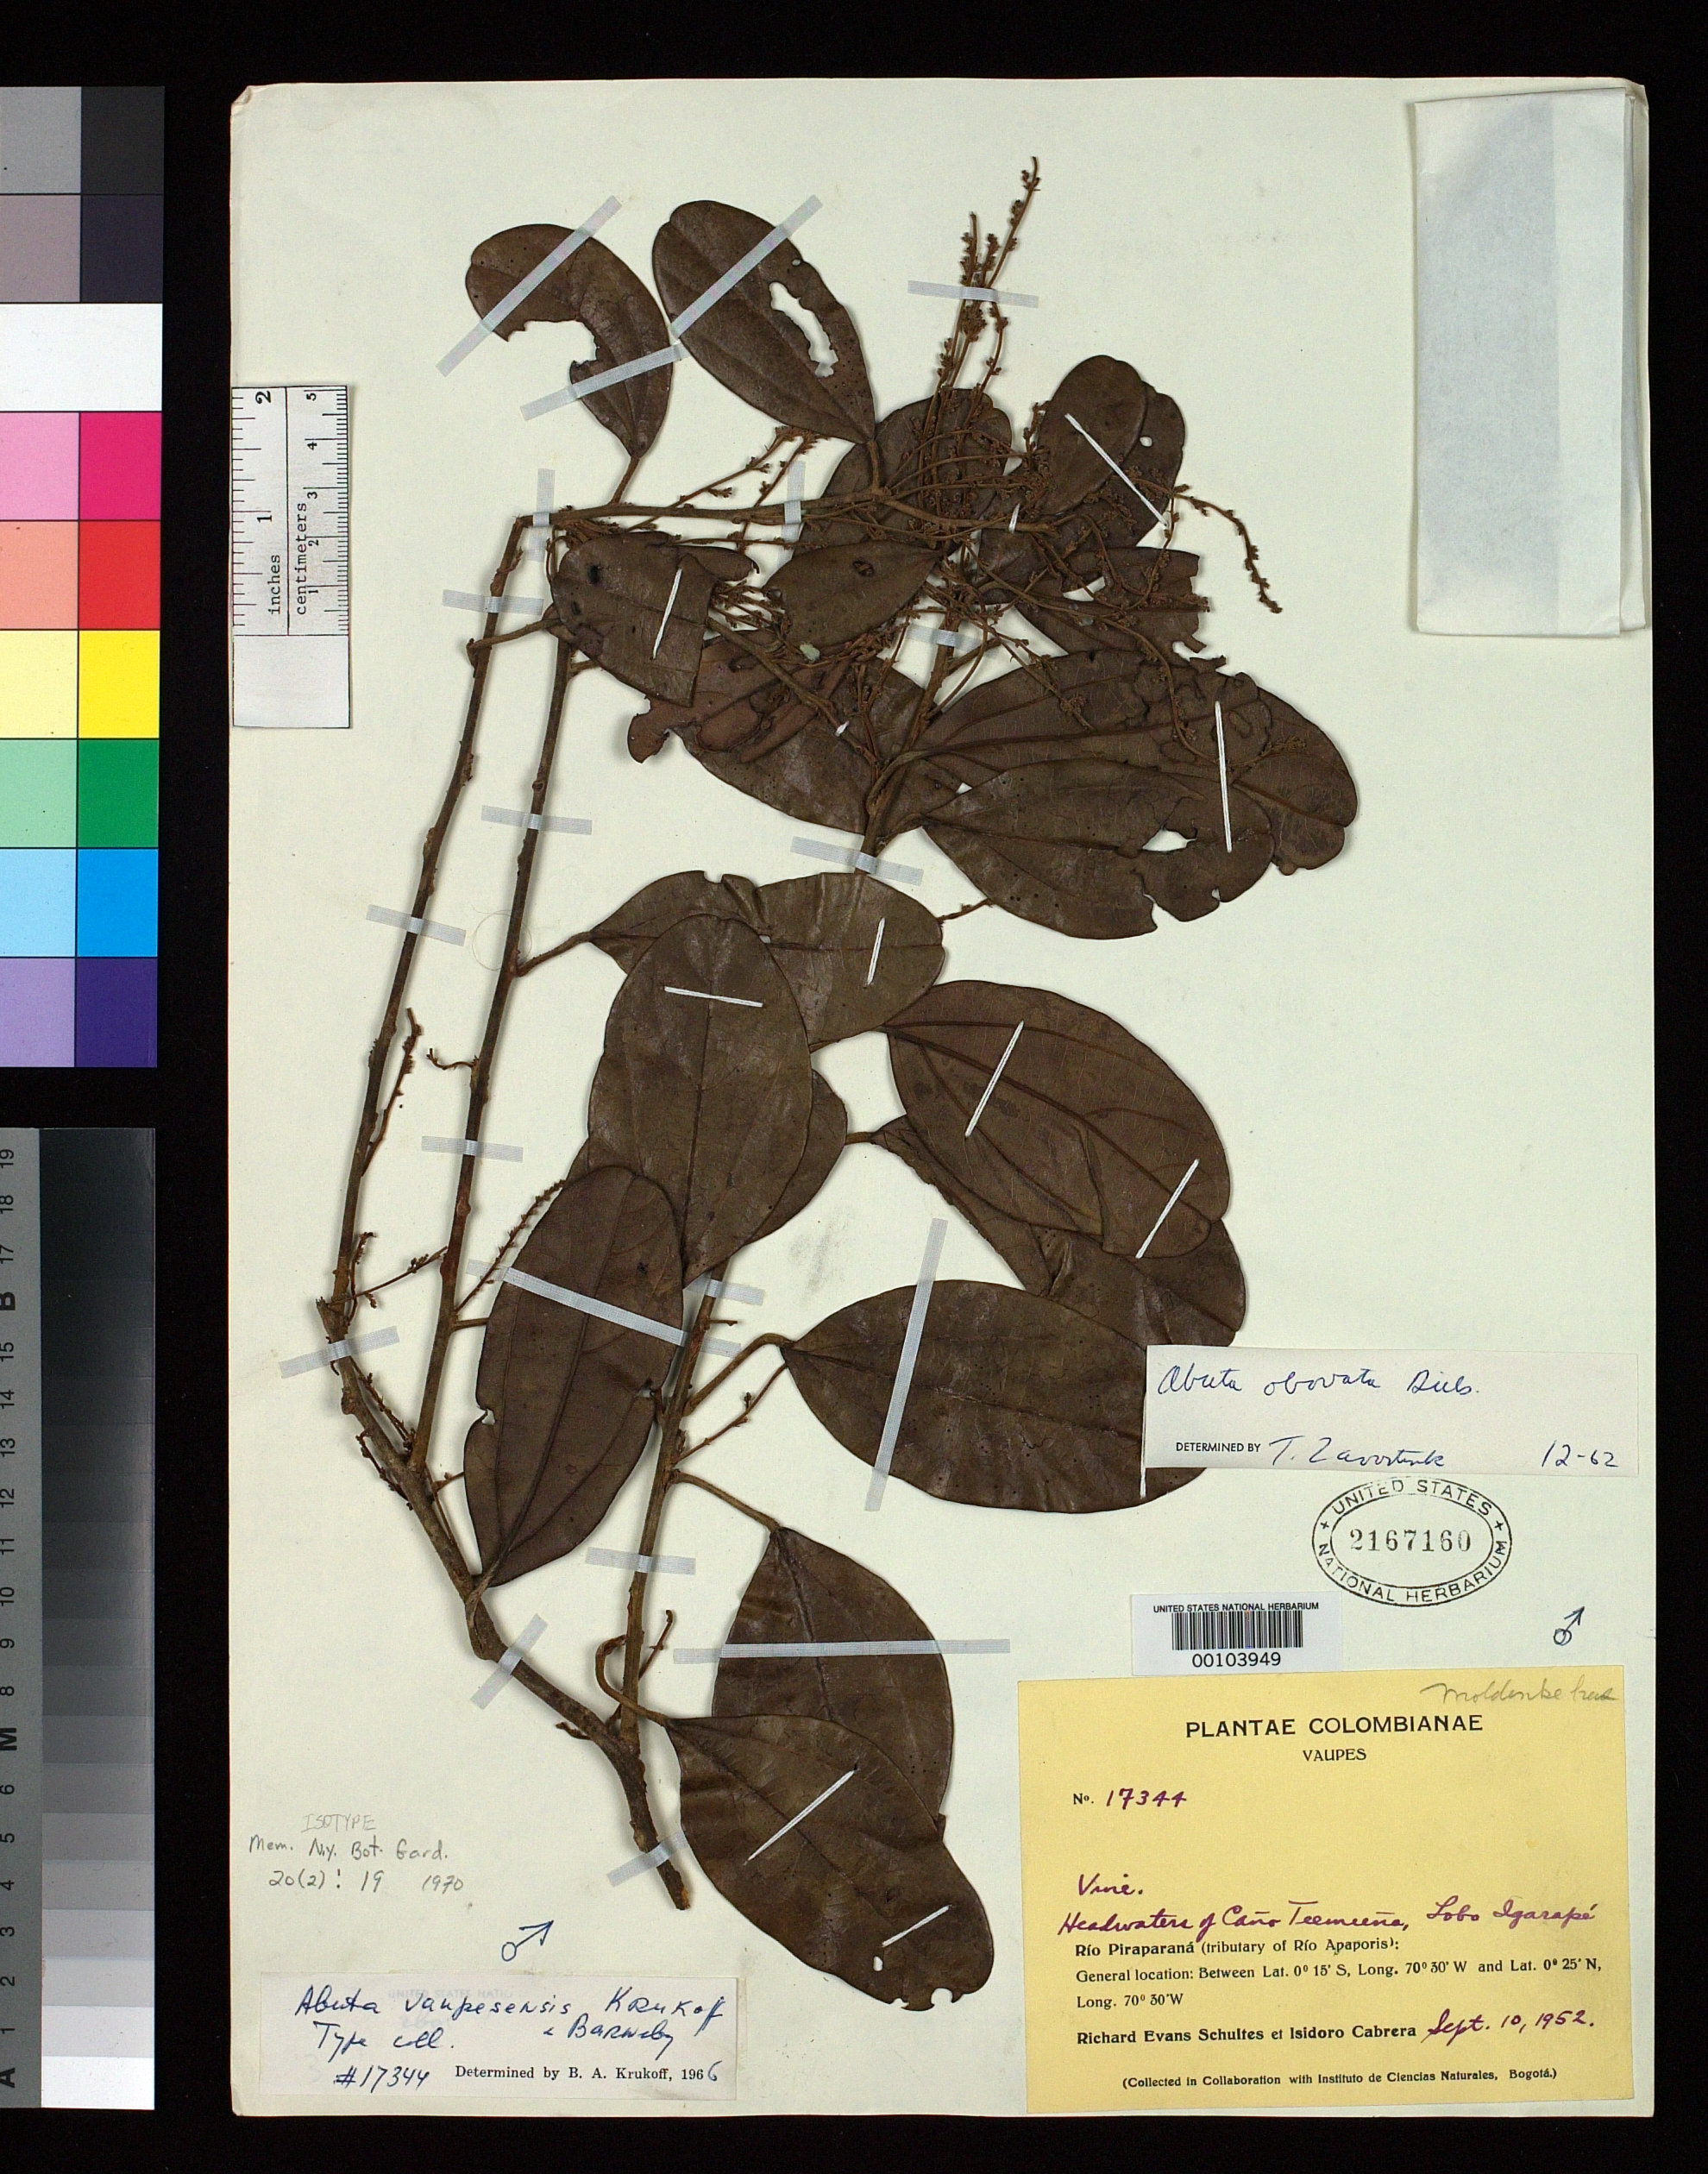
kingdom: Plantae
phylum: Tracheophyta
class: Magnoliopsida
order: Ranunculales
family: Menispermaceae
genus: Abuta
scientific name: Abuta vaupesensis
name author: Krukoff & Barneby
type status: Isotype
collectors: R. E. Schultes & I. Cabrera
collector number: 17344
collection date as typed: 10 Sep 1952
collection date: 1952-09-10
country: Colombia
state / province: Vaupés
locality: Rio Piraparana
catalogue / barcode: US 2167160